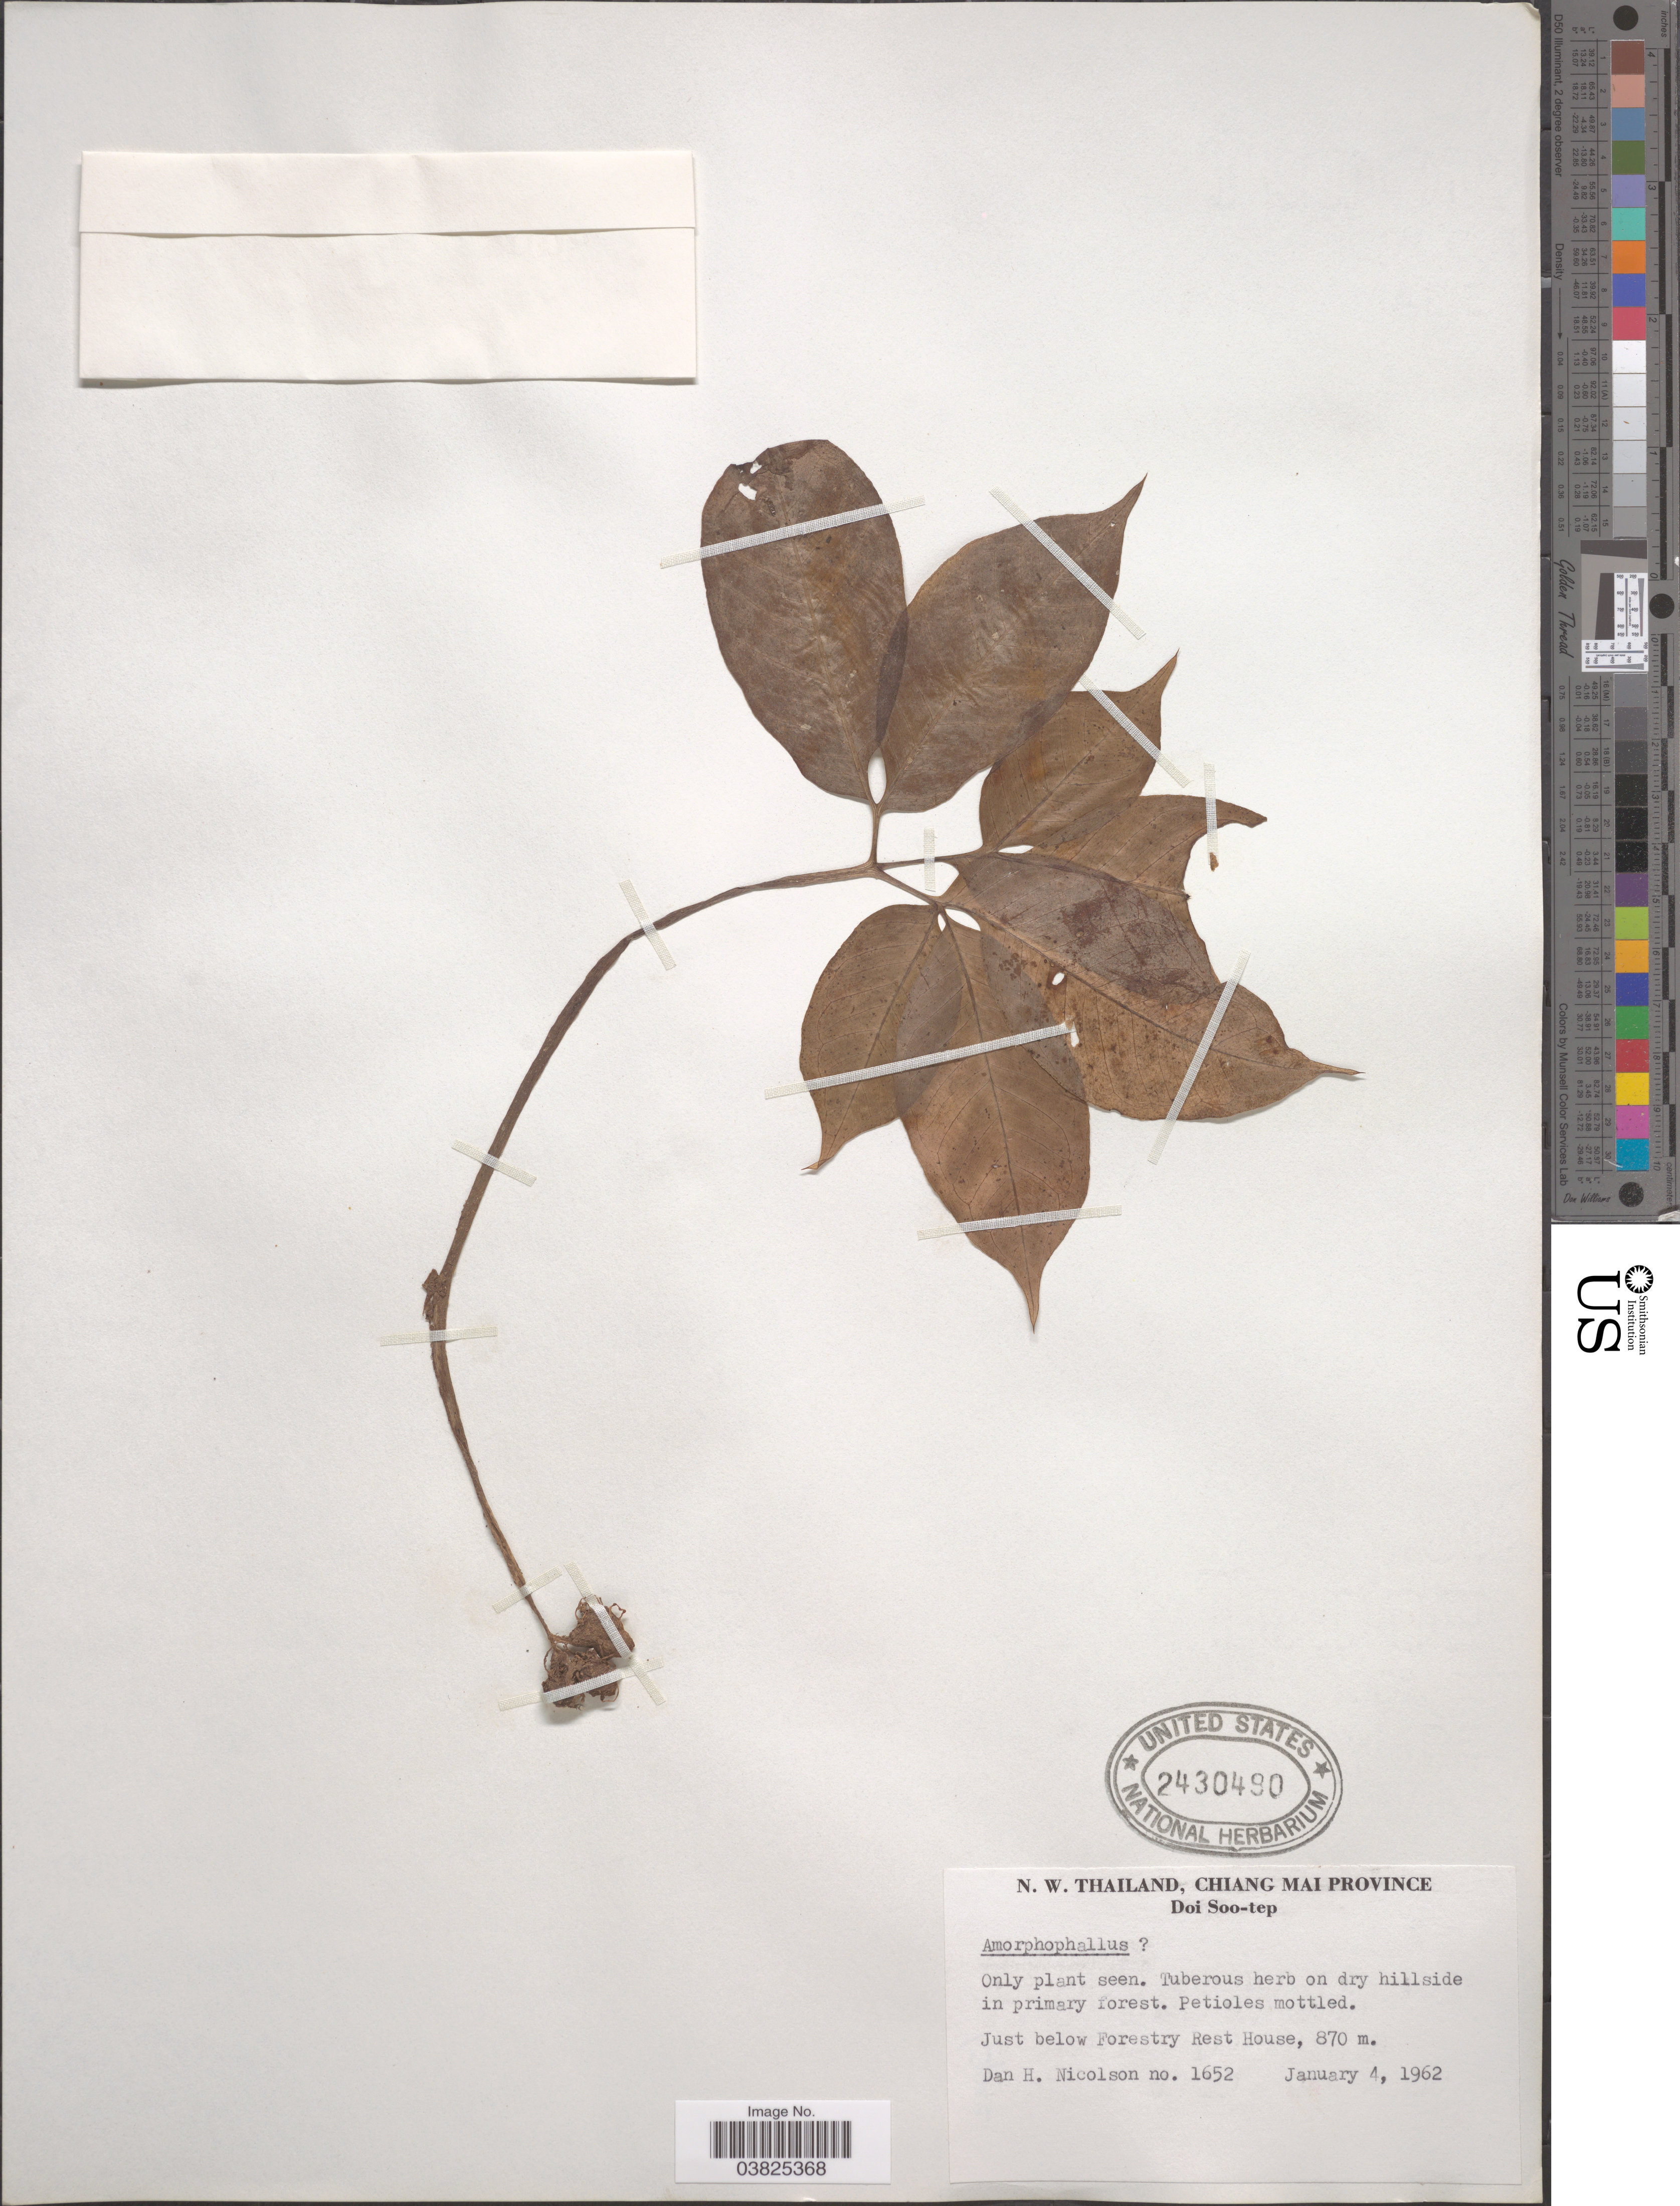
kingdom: Plantae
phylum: Tracheophyta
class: Liliopsida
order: Alismatales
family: Araceae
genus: Amorphophallus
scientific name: Amorphophallus sp.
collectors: D. H. Nicolson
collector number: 1652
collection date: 1962-01-04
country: Thailand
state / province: Chiang Mai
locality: N. W. Thailand. Doi Soo-tep. Just below Forestry Rest House.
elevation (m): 870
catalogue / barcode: US 2430490